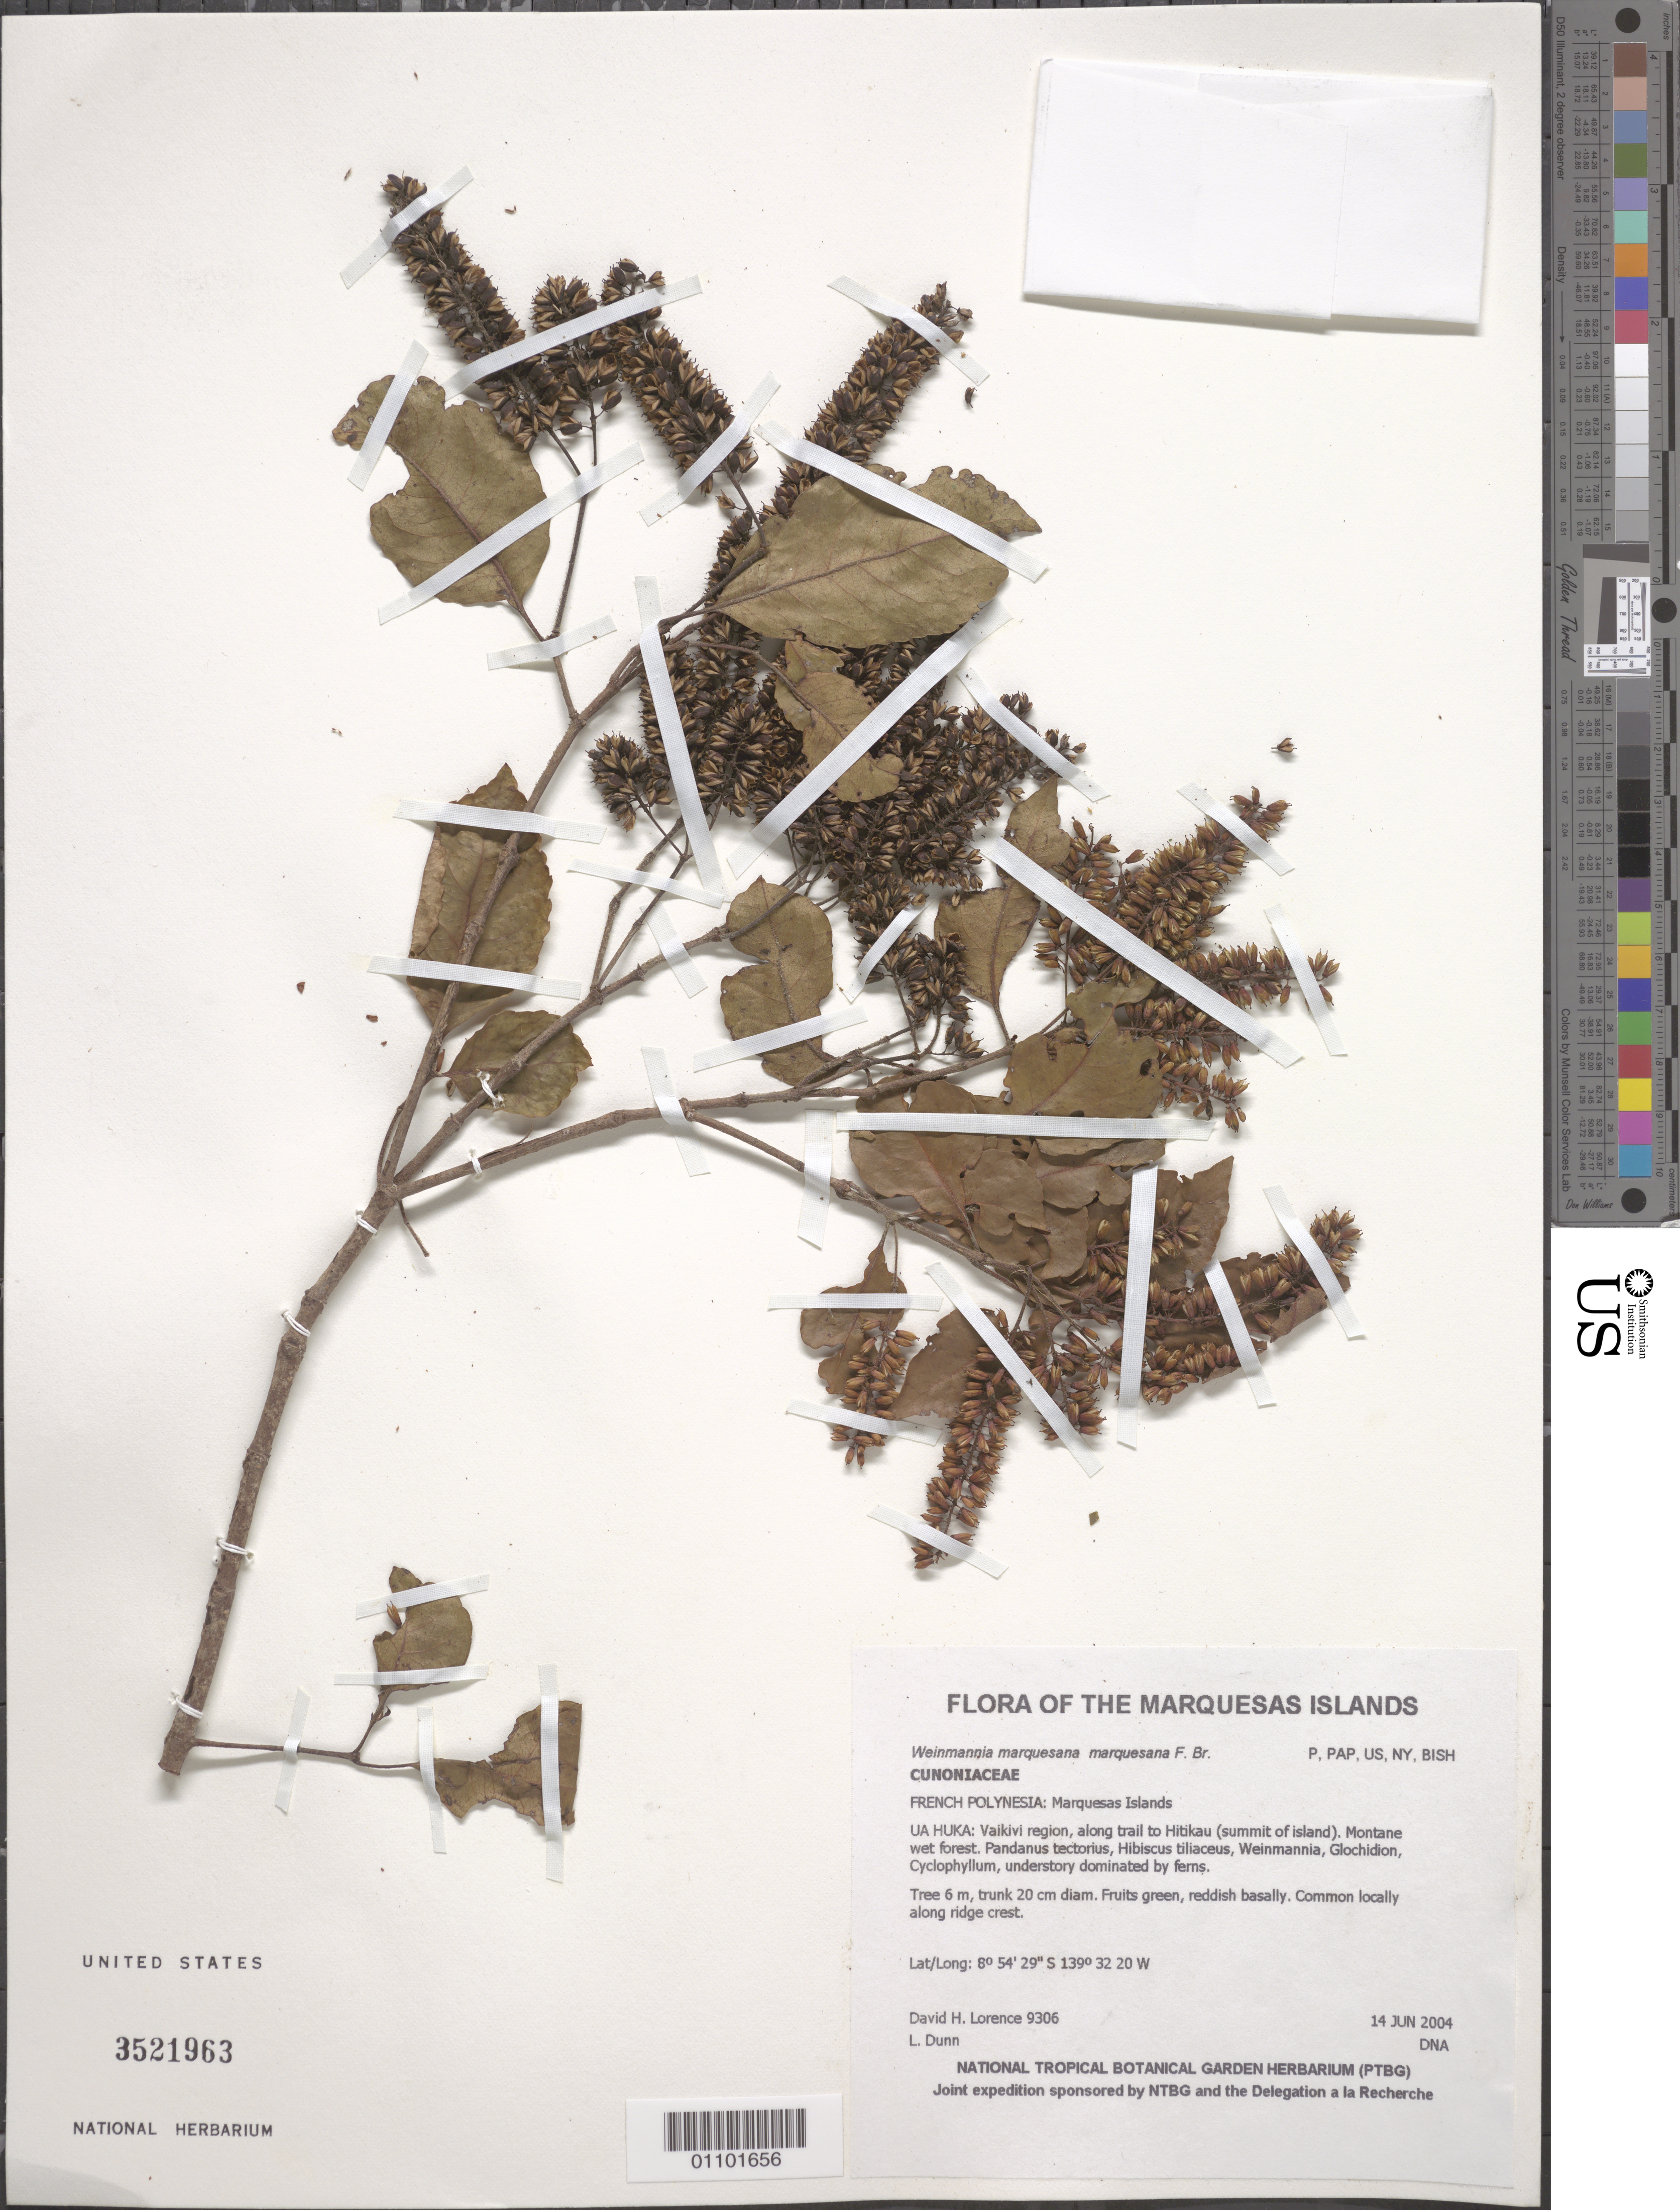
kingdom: Plantae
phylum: Tracheophyta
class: Magnoliopsida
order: Oxalidales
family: Cunoniaceae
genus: Pterophylla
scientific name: Pterophylla marquesana var. marquesana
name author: (F. Br.) Pillon & H.C. Hopkins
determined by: Wagner, W. L., (BOT), Smithsonian Institution - National Museum of Natural History (UNITED STATES)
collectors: D. Lorence & L. Dunn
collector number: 9306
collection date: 2004-06-14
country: French Polynesia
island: Ua Huka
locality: Vaikivi region, along trail to Hitikau (summit of island)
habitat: Montane wet forest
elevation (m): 540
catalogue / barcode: US 3521963